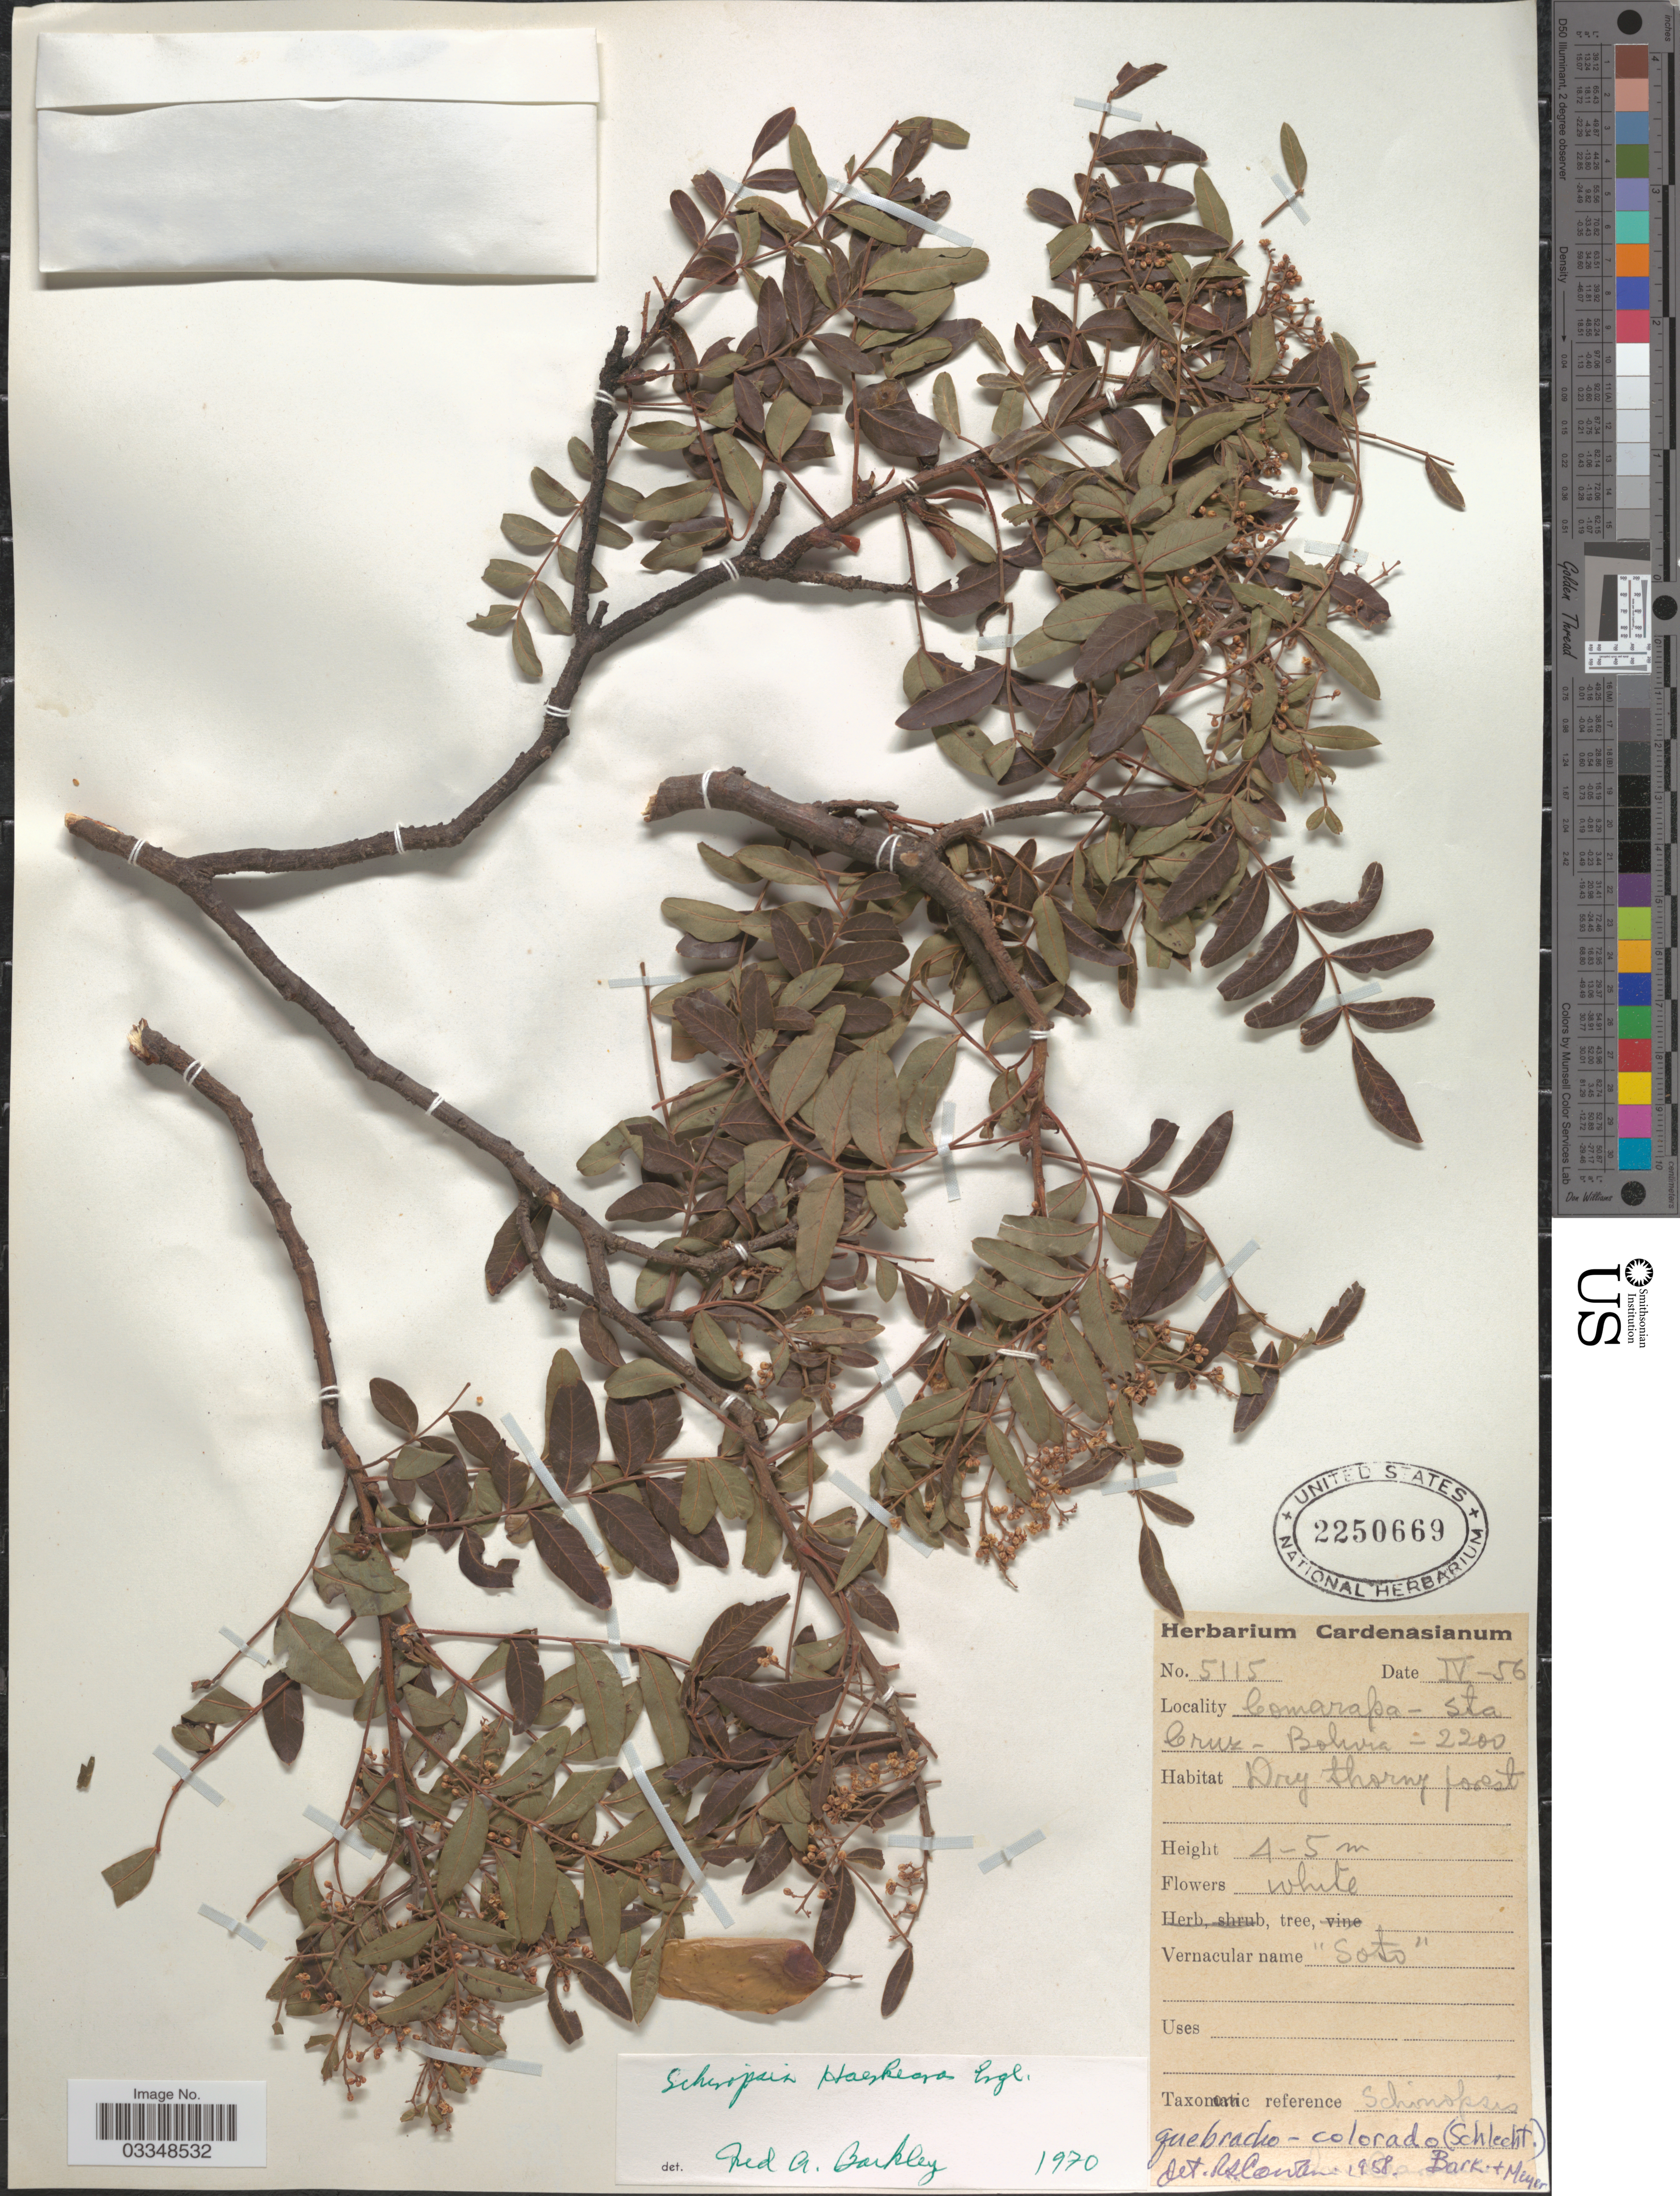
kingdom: Plantae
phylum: Tracheophyta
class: Magnoliopsida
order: Sapindales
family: Anacardiaceae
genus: Schinopsis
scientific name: Schinopsis haenkeana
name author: Engl.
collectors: M. Cárdenas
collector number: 5115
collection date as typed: Transcribed d/m/y: /4/56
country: Bolivia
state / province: Santa Cruz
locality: Comarapa.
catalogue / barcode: US 2250669